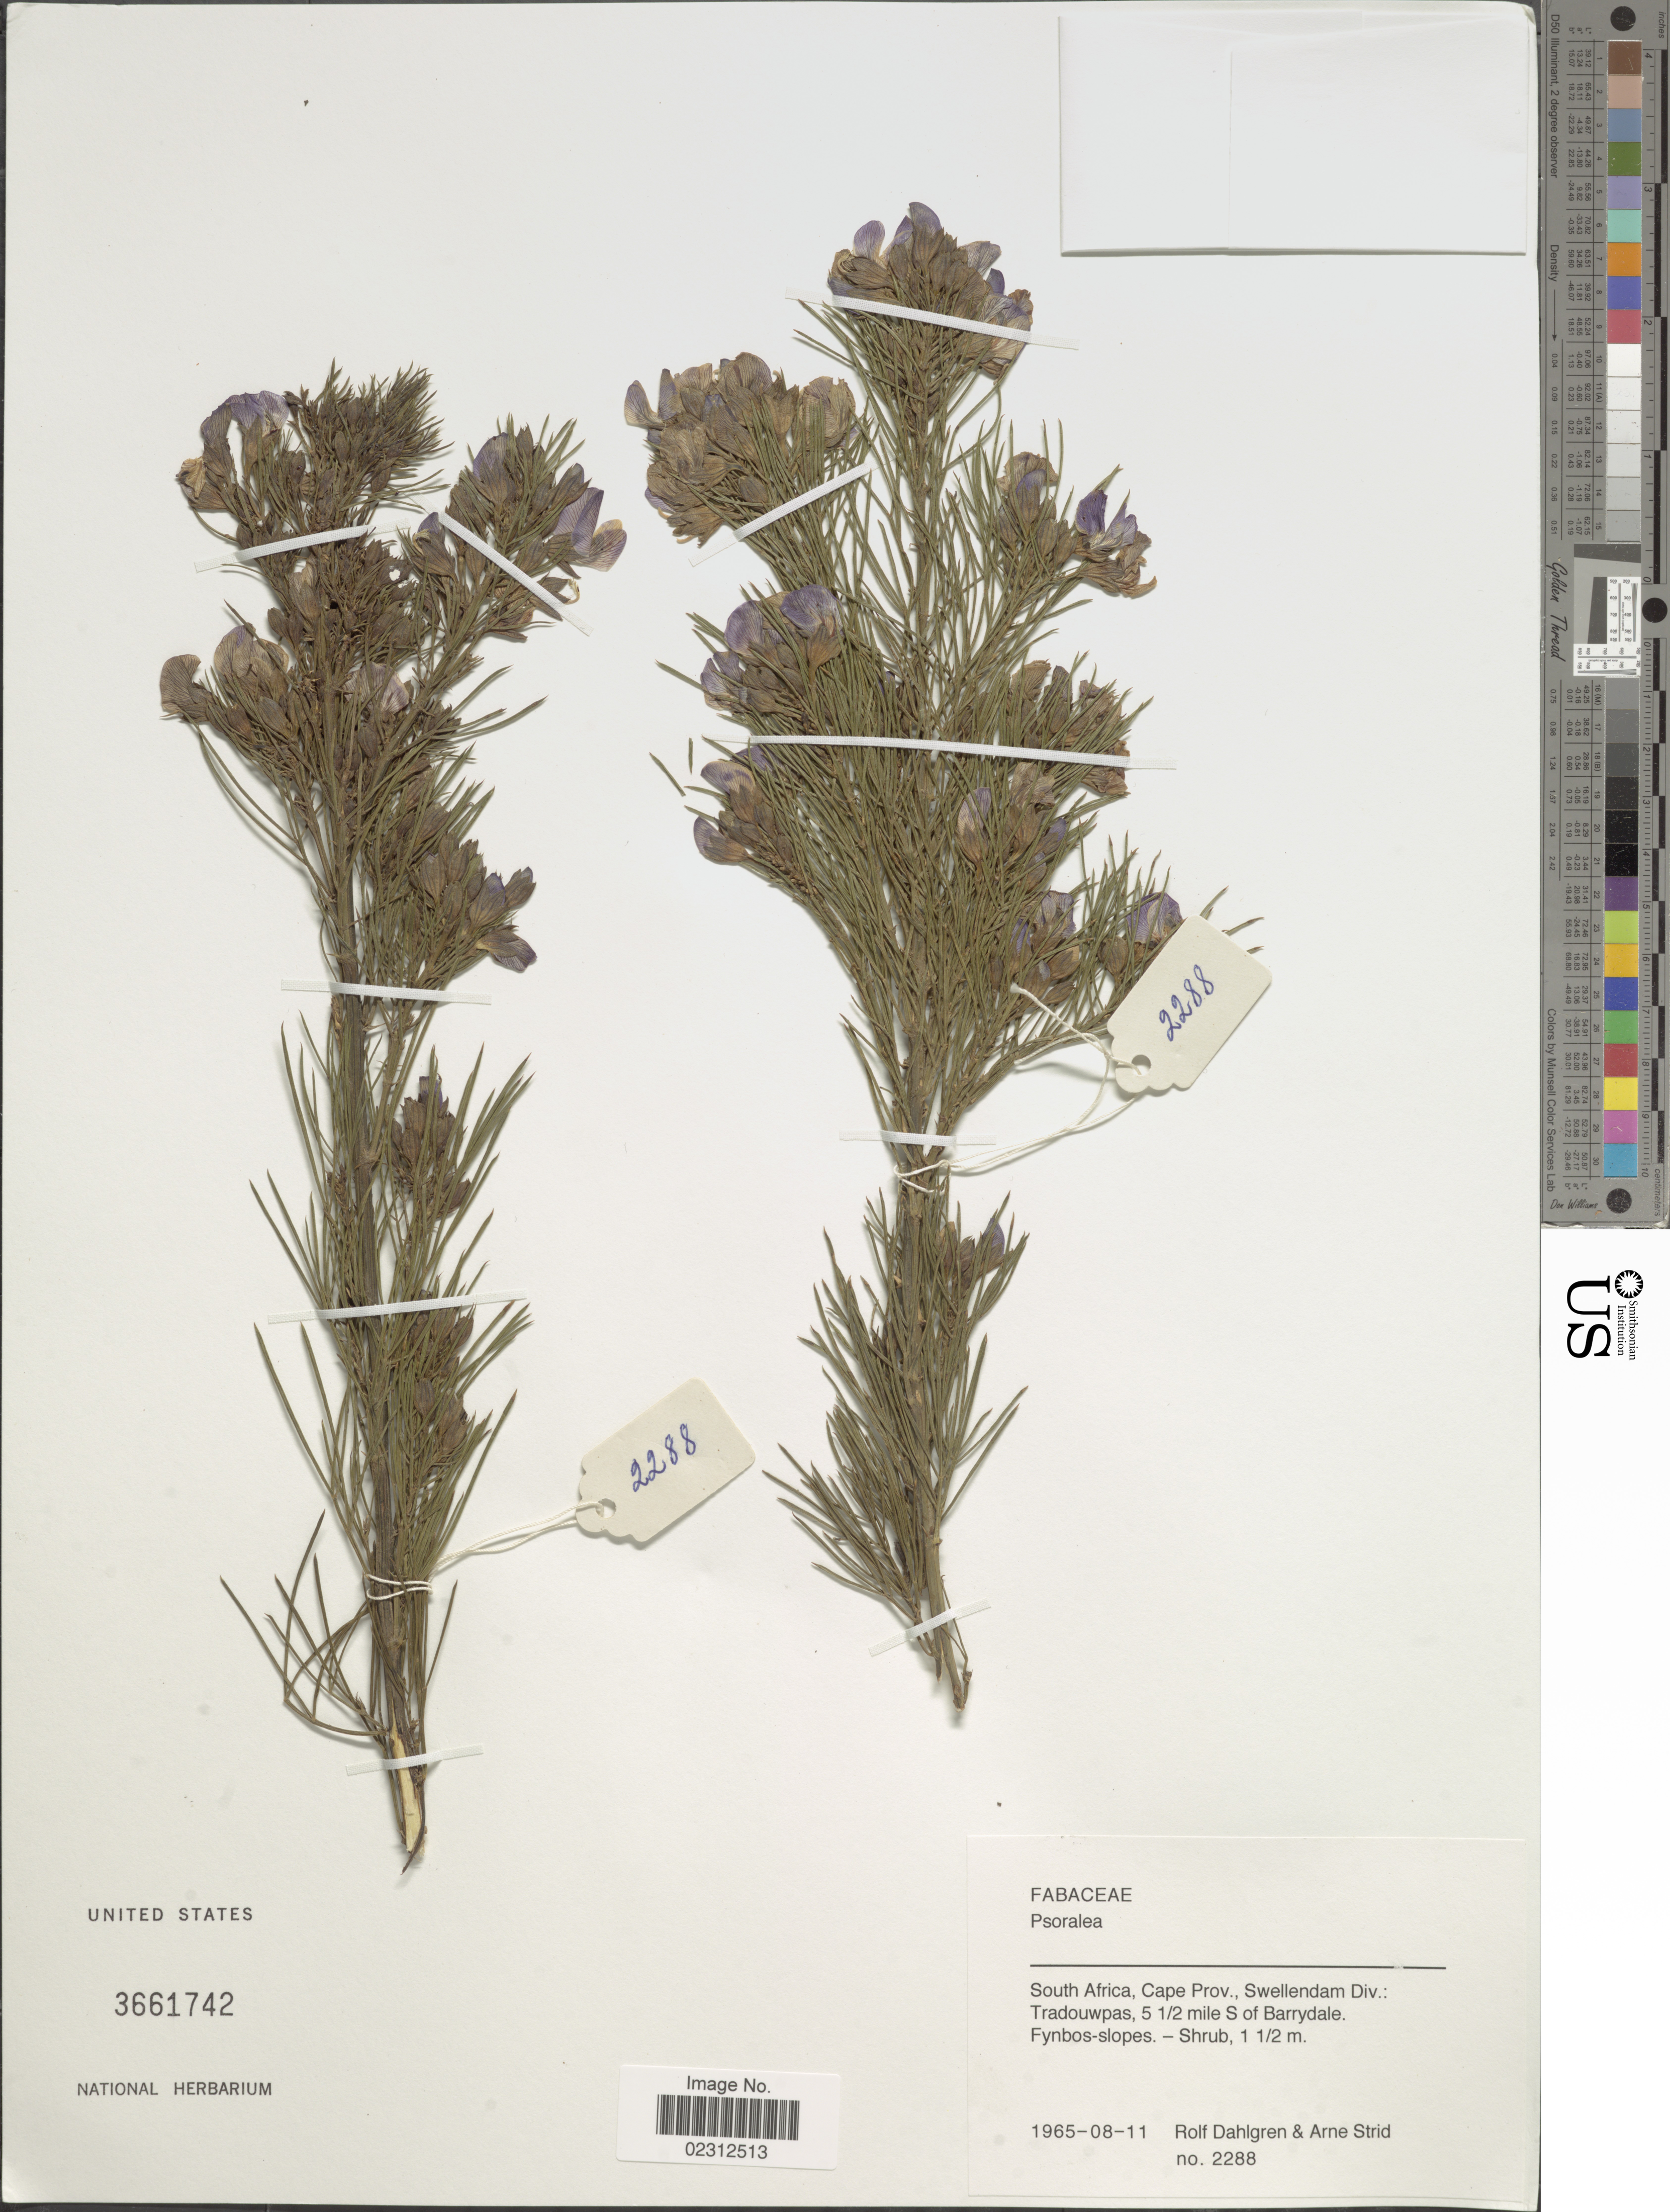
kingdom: Plantae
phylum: Tracheophyta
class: Magnoliopsida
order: Fabales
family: Fabaceae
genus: Psoralea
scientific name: Psoralea sp.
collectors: R. Dahlgren & A. Strid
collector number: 2288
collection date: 1965-08-11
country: South Africa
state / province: Western Cape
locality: Swellendam Div.: Tradouwpas, 5 1/2 mile S of Barrydale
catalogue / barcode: US 3661742